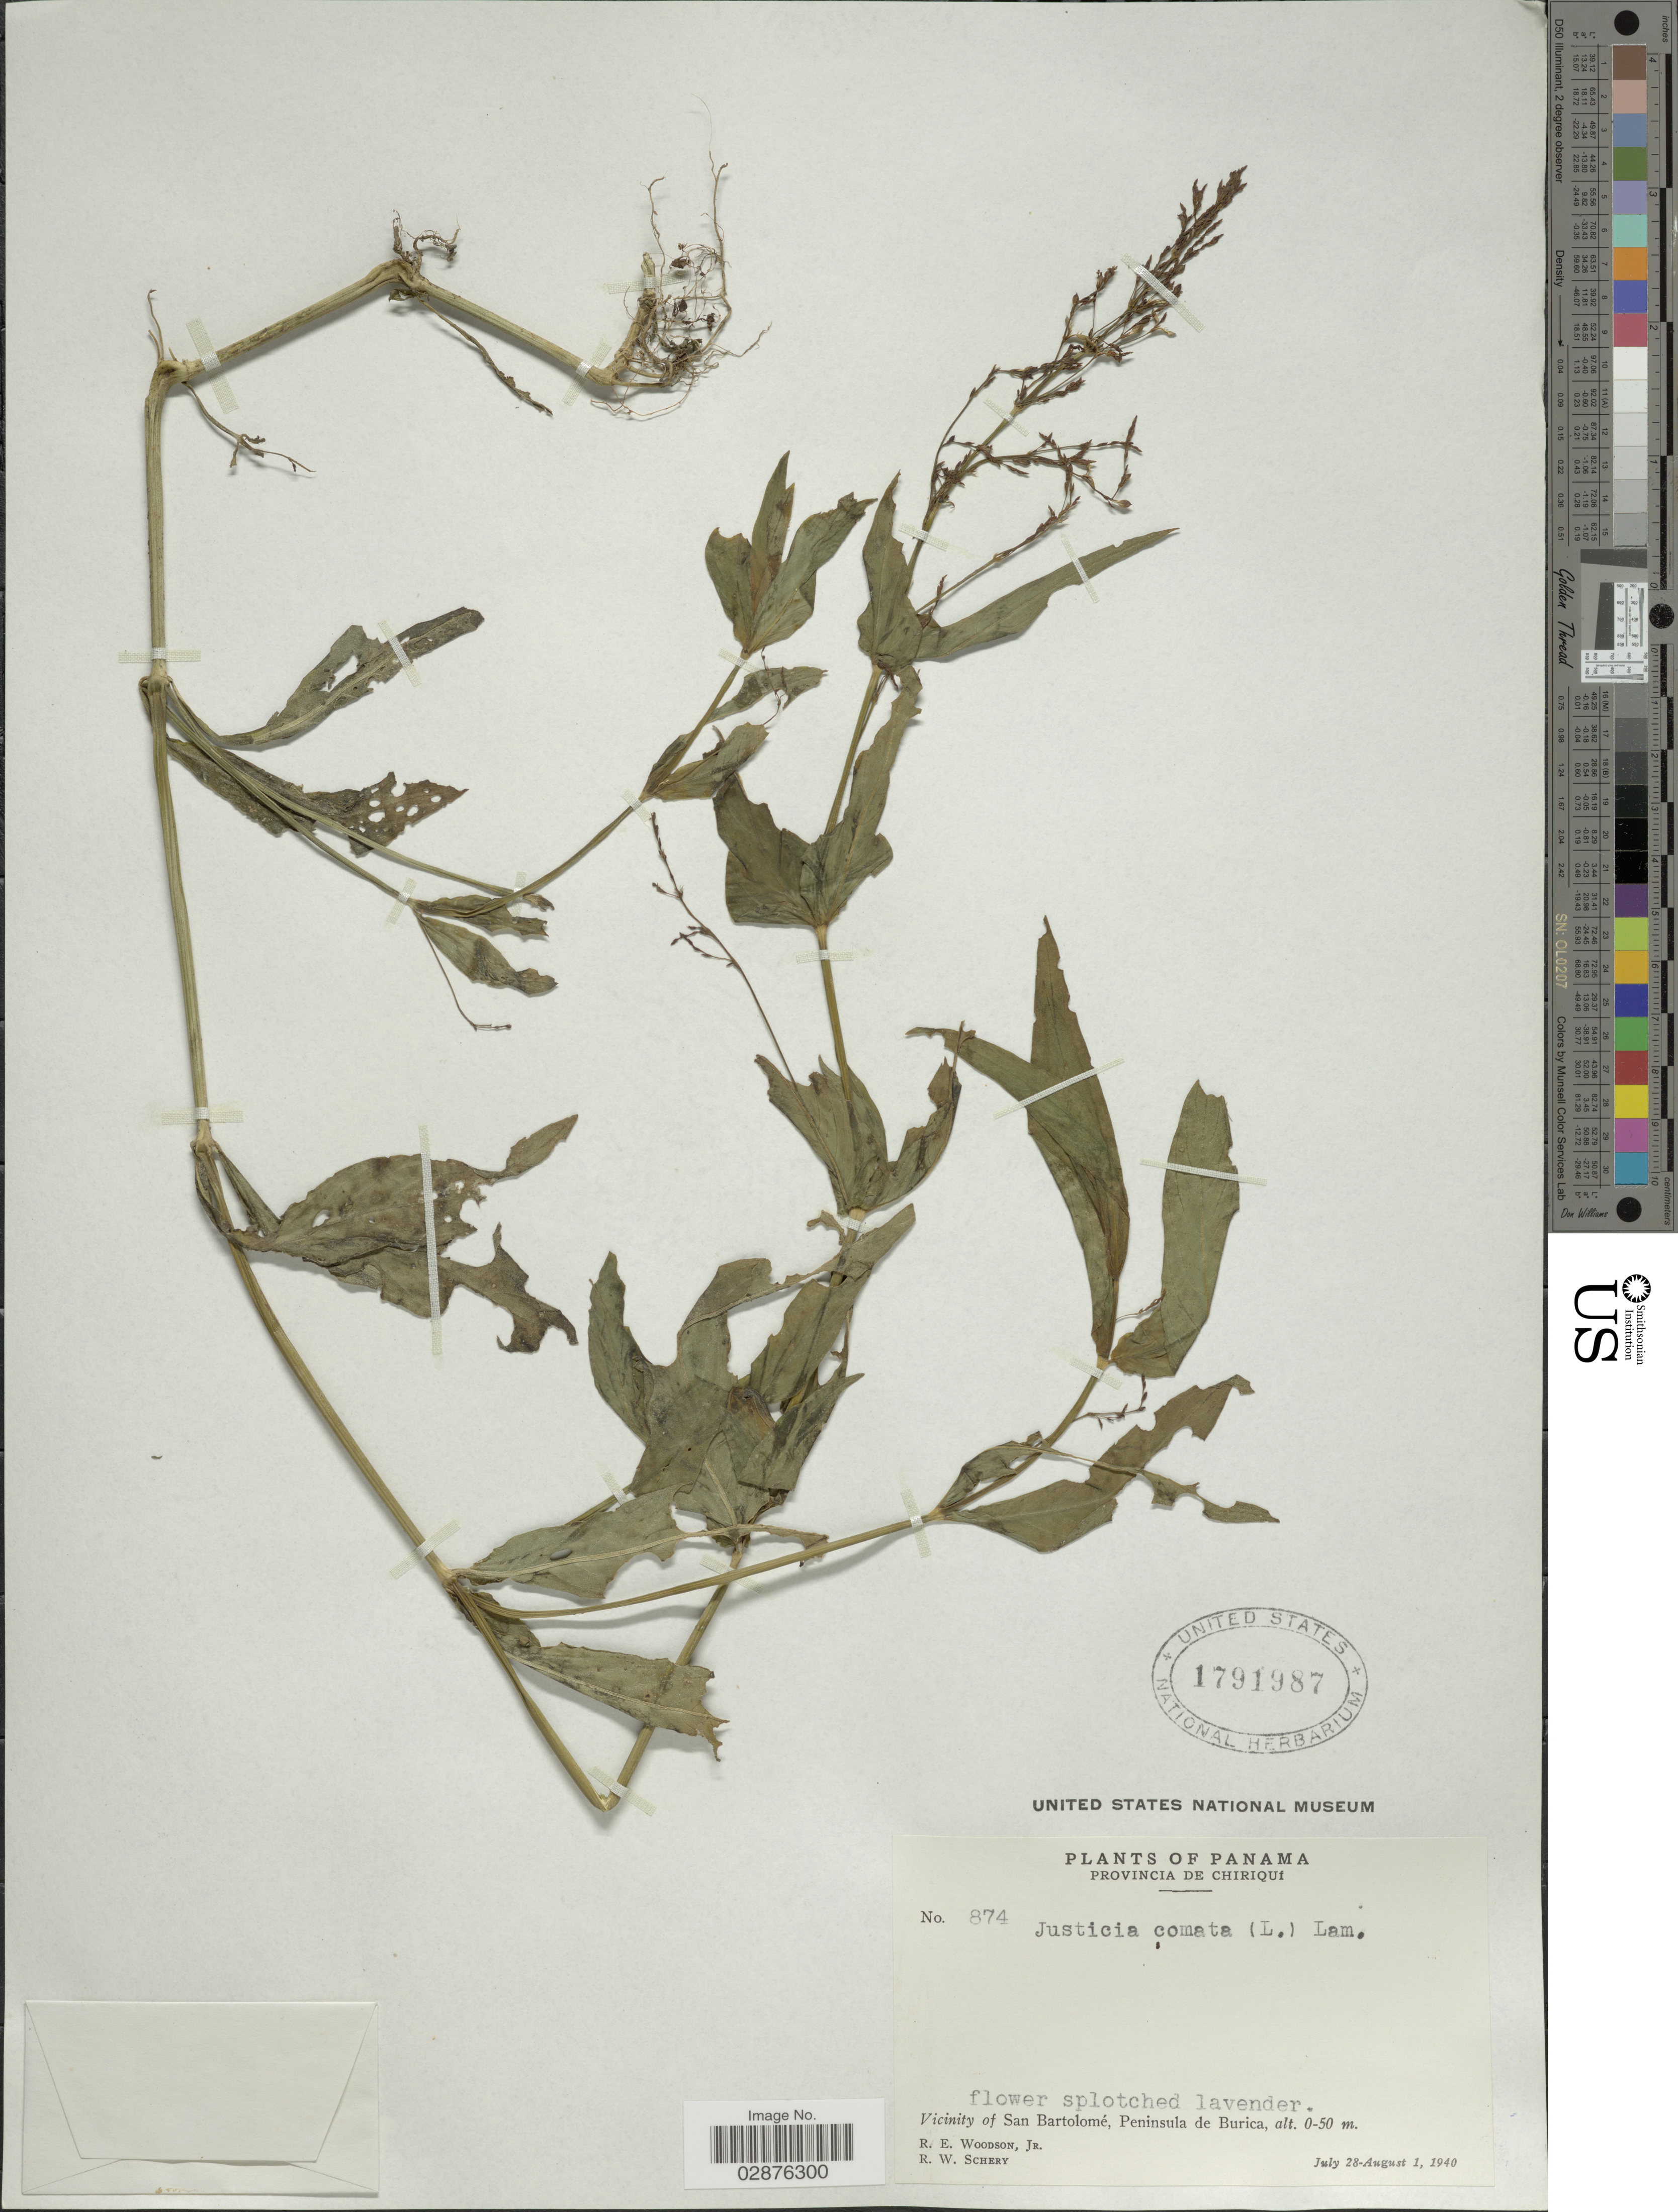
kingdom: Plantae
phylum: Tracheophyta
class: Magnoliopsida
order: Lamiales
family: Acanthaceae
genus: Justicia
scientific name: Justicia comata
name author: (L.) Lam.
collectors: R. E. Woodson & R. W. Schery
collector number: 874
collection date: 1940-07-28/1940-08-01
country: Panama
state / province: Chiriqui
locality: Vicinity of San Bartolomé, Peninsula de Burica.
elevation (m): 0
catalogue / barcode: US 1791987